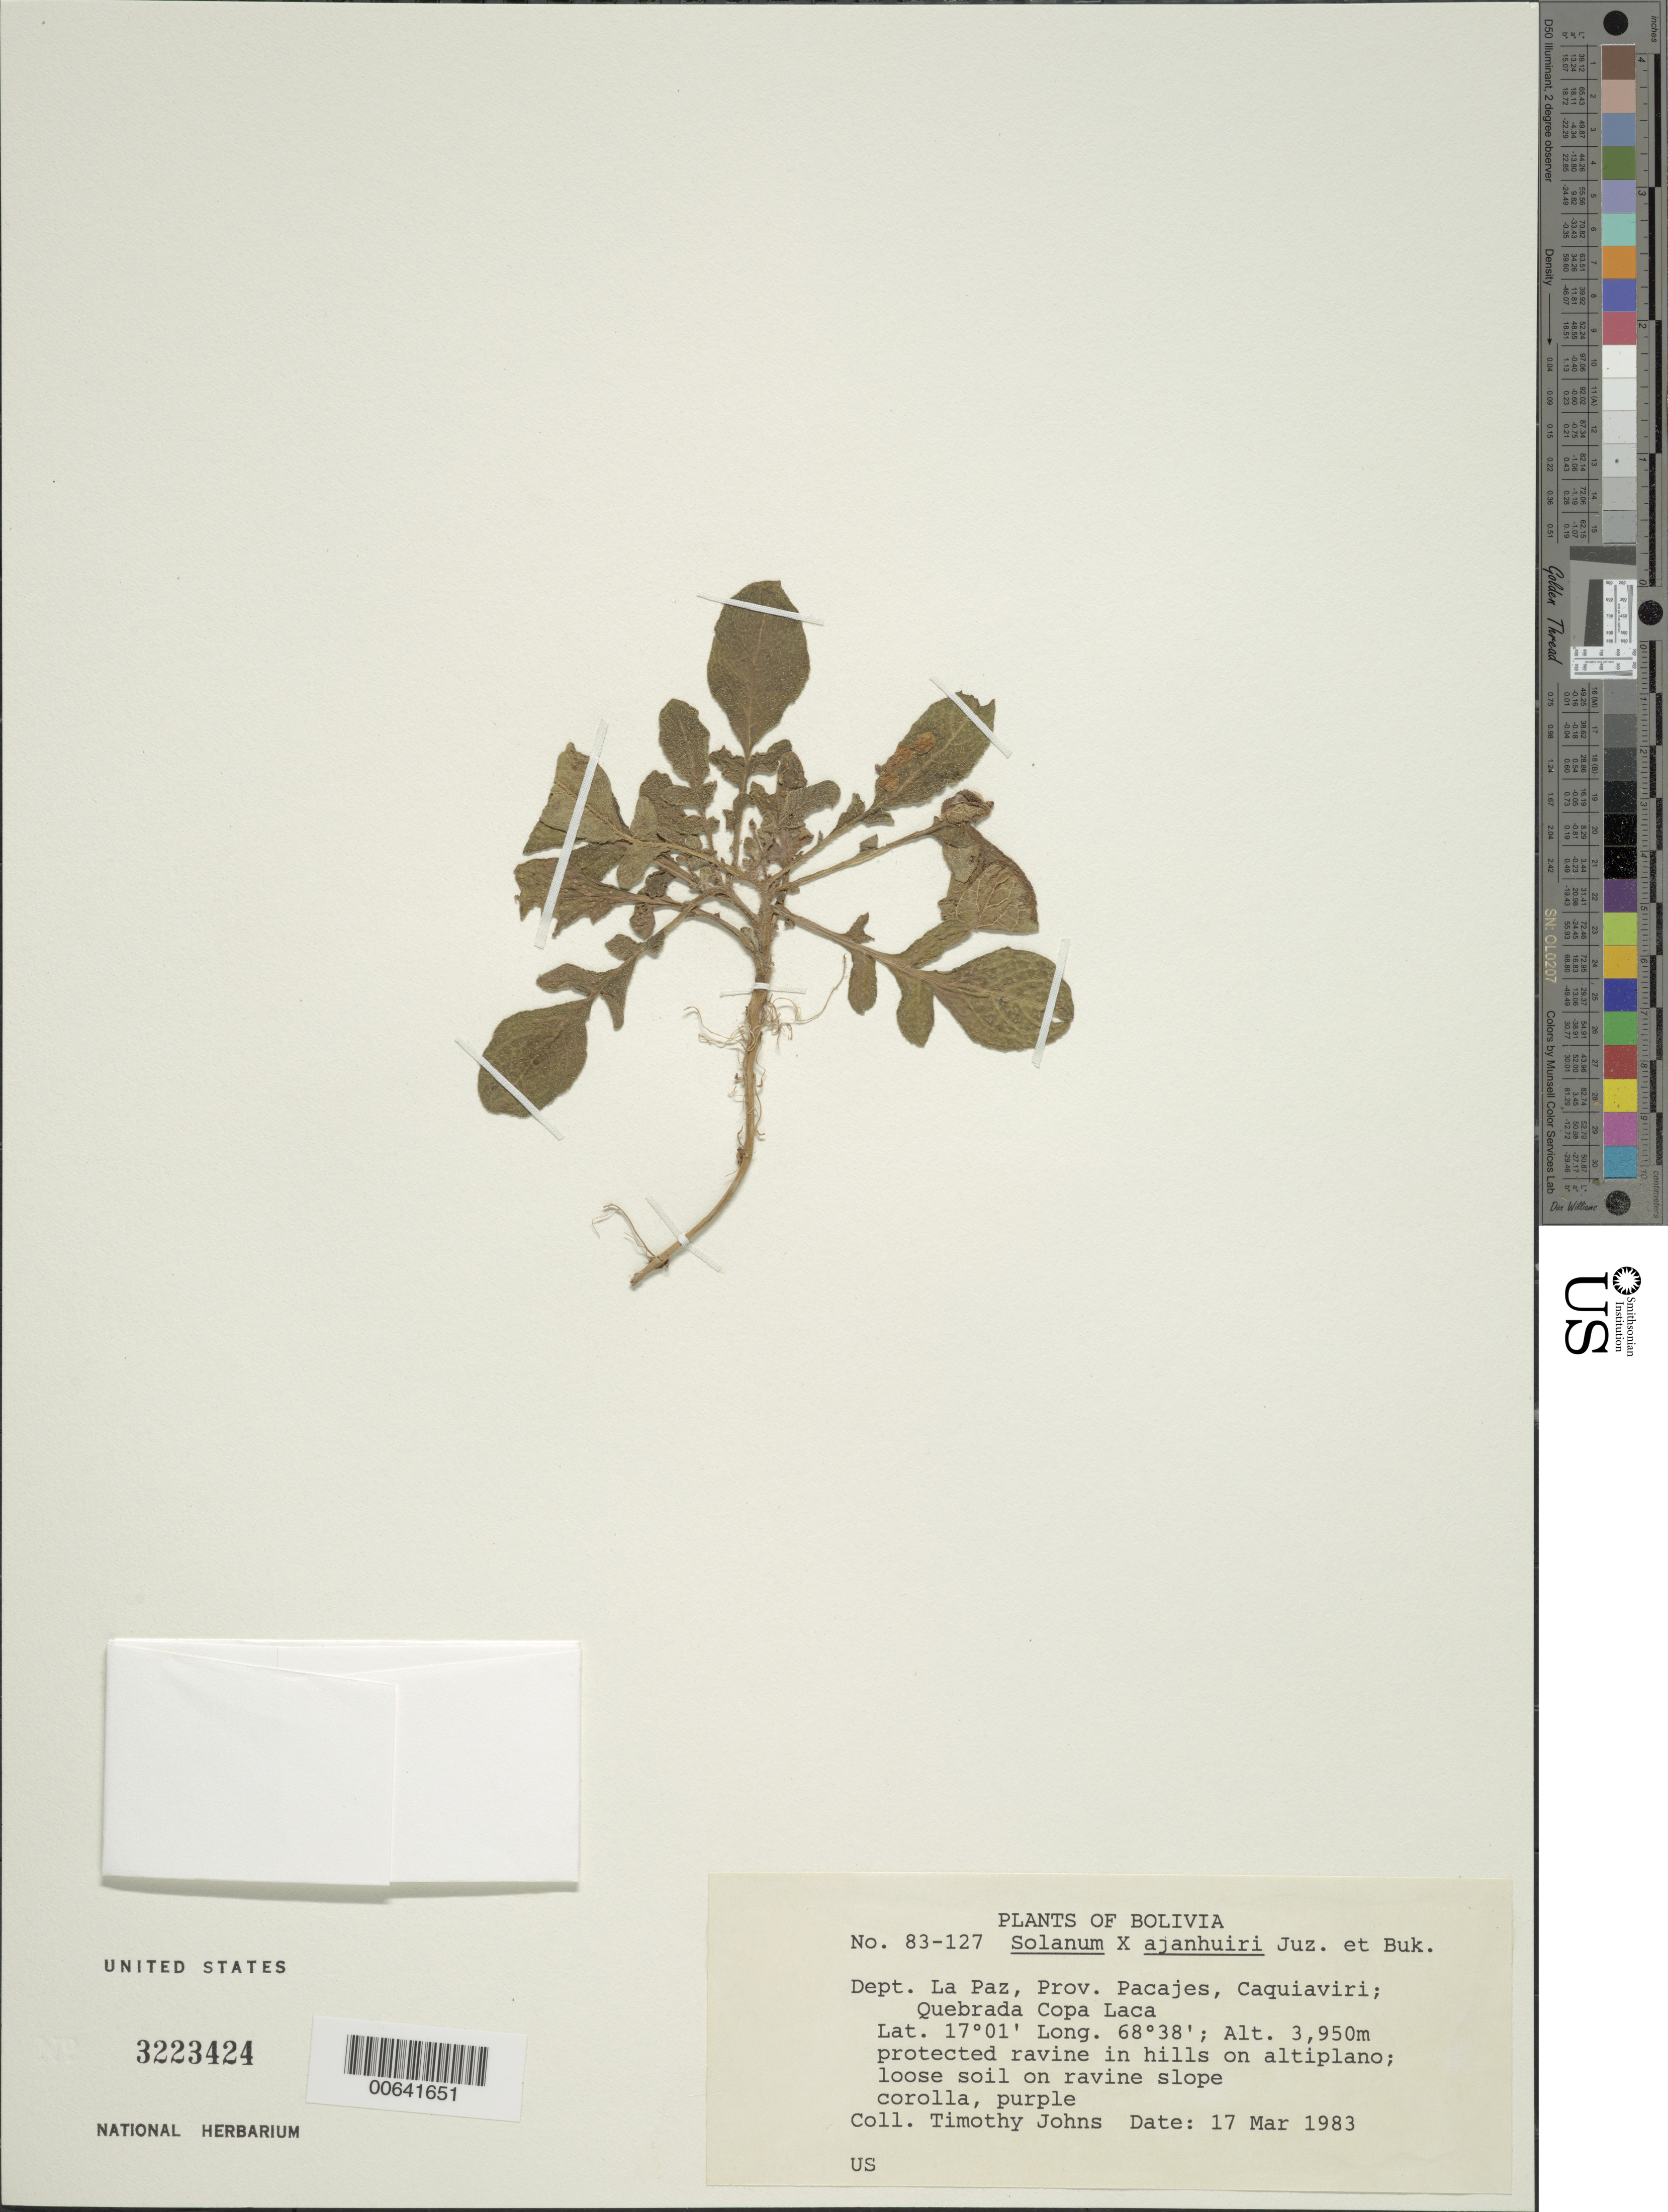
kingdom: Plantae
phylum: Tracheophyta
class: Magnoliopsida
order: Solanales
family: Solanaceae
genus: Solanum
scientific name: Solanum x ajanhuiri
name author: Juz. & Burk.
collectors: T. Johns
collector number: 83-127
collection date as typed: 17 Mar 1983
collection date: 1983-03-17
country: Bolivia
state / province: La Paz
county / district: Pacajes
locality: Pacajes. Caquiaviri; Quebrada Copa Laca.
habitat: Altiplano, protegido en colinas quebradas.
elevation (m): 1950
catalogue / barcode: US 3223424